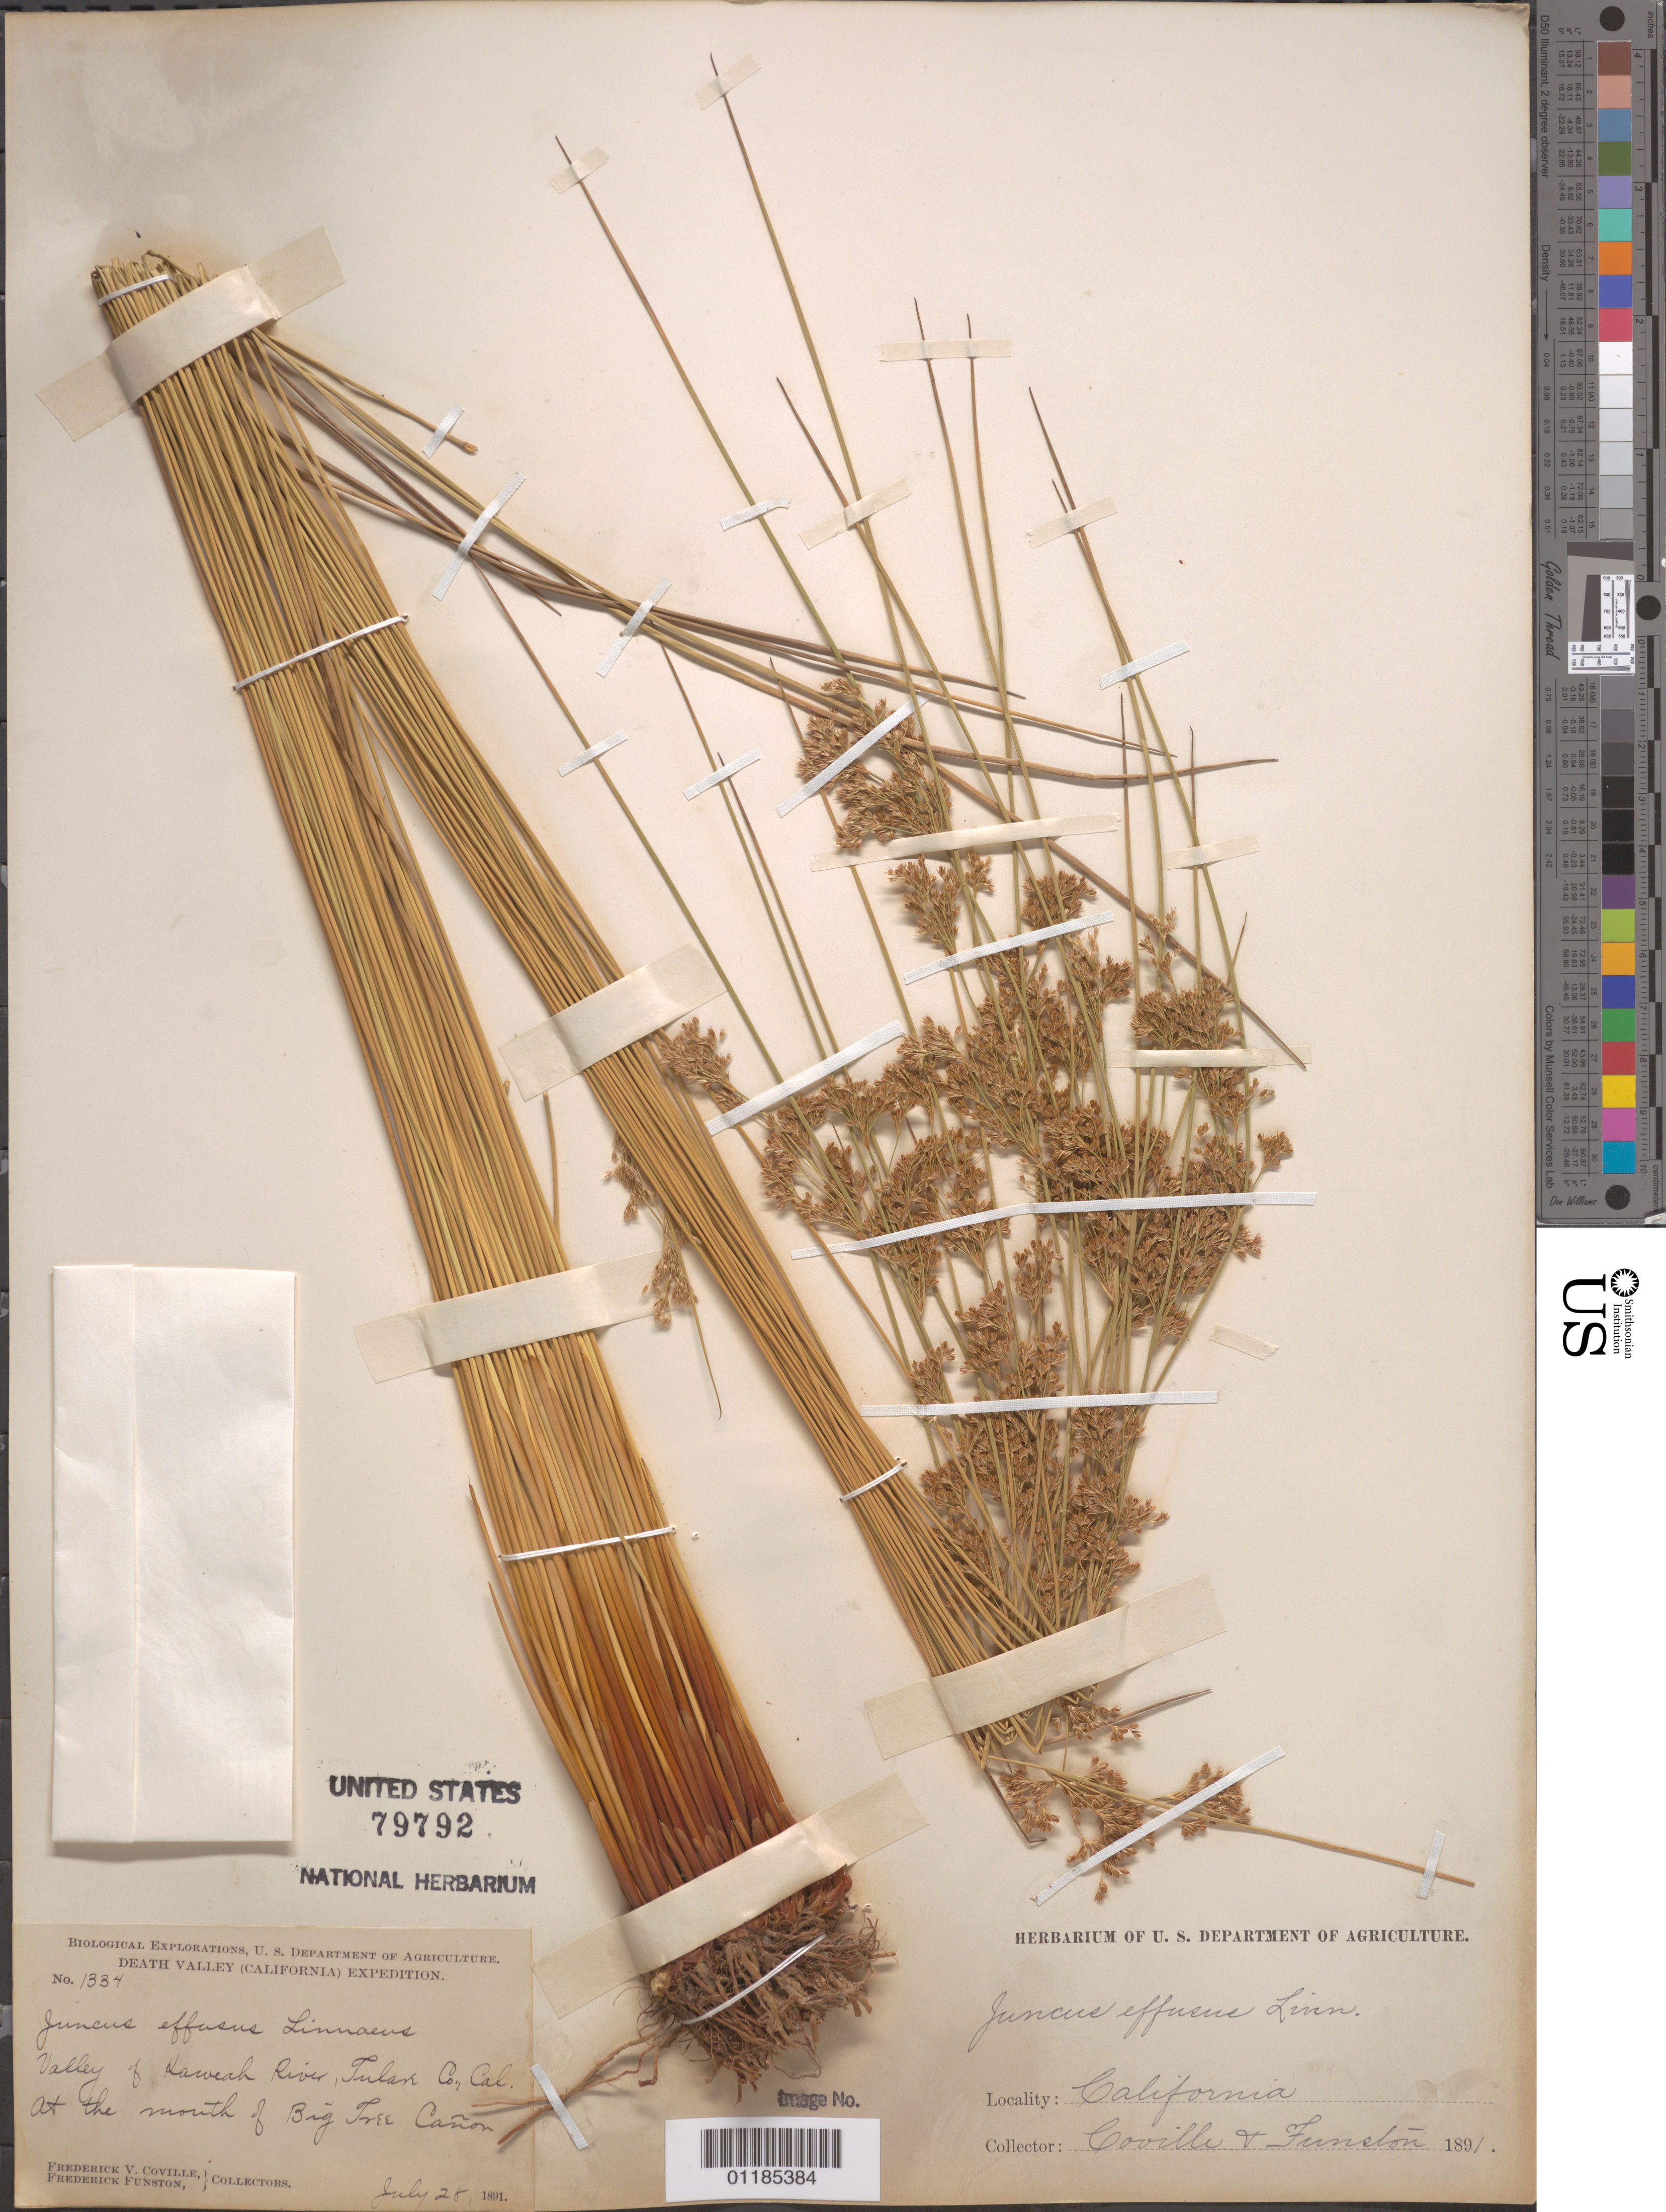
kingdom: Plantae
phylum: Tracheophyta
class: Liliopsida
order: Poales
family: Juncaceae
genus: Juncus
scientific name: Juncus effusus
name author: L.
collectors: F. V. Coville & F. Funston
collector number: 1334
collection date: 1891-07-28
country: United States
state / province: California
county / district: Tulare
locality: Valley of Kaweah River, at the mouth of Big Tree Canyon.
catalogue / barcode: US 79792